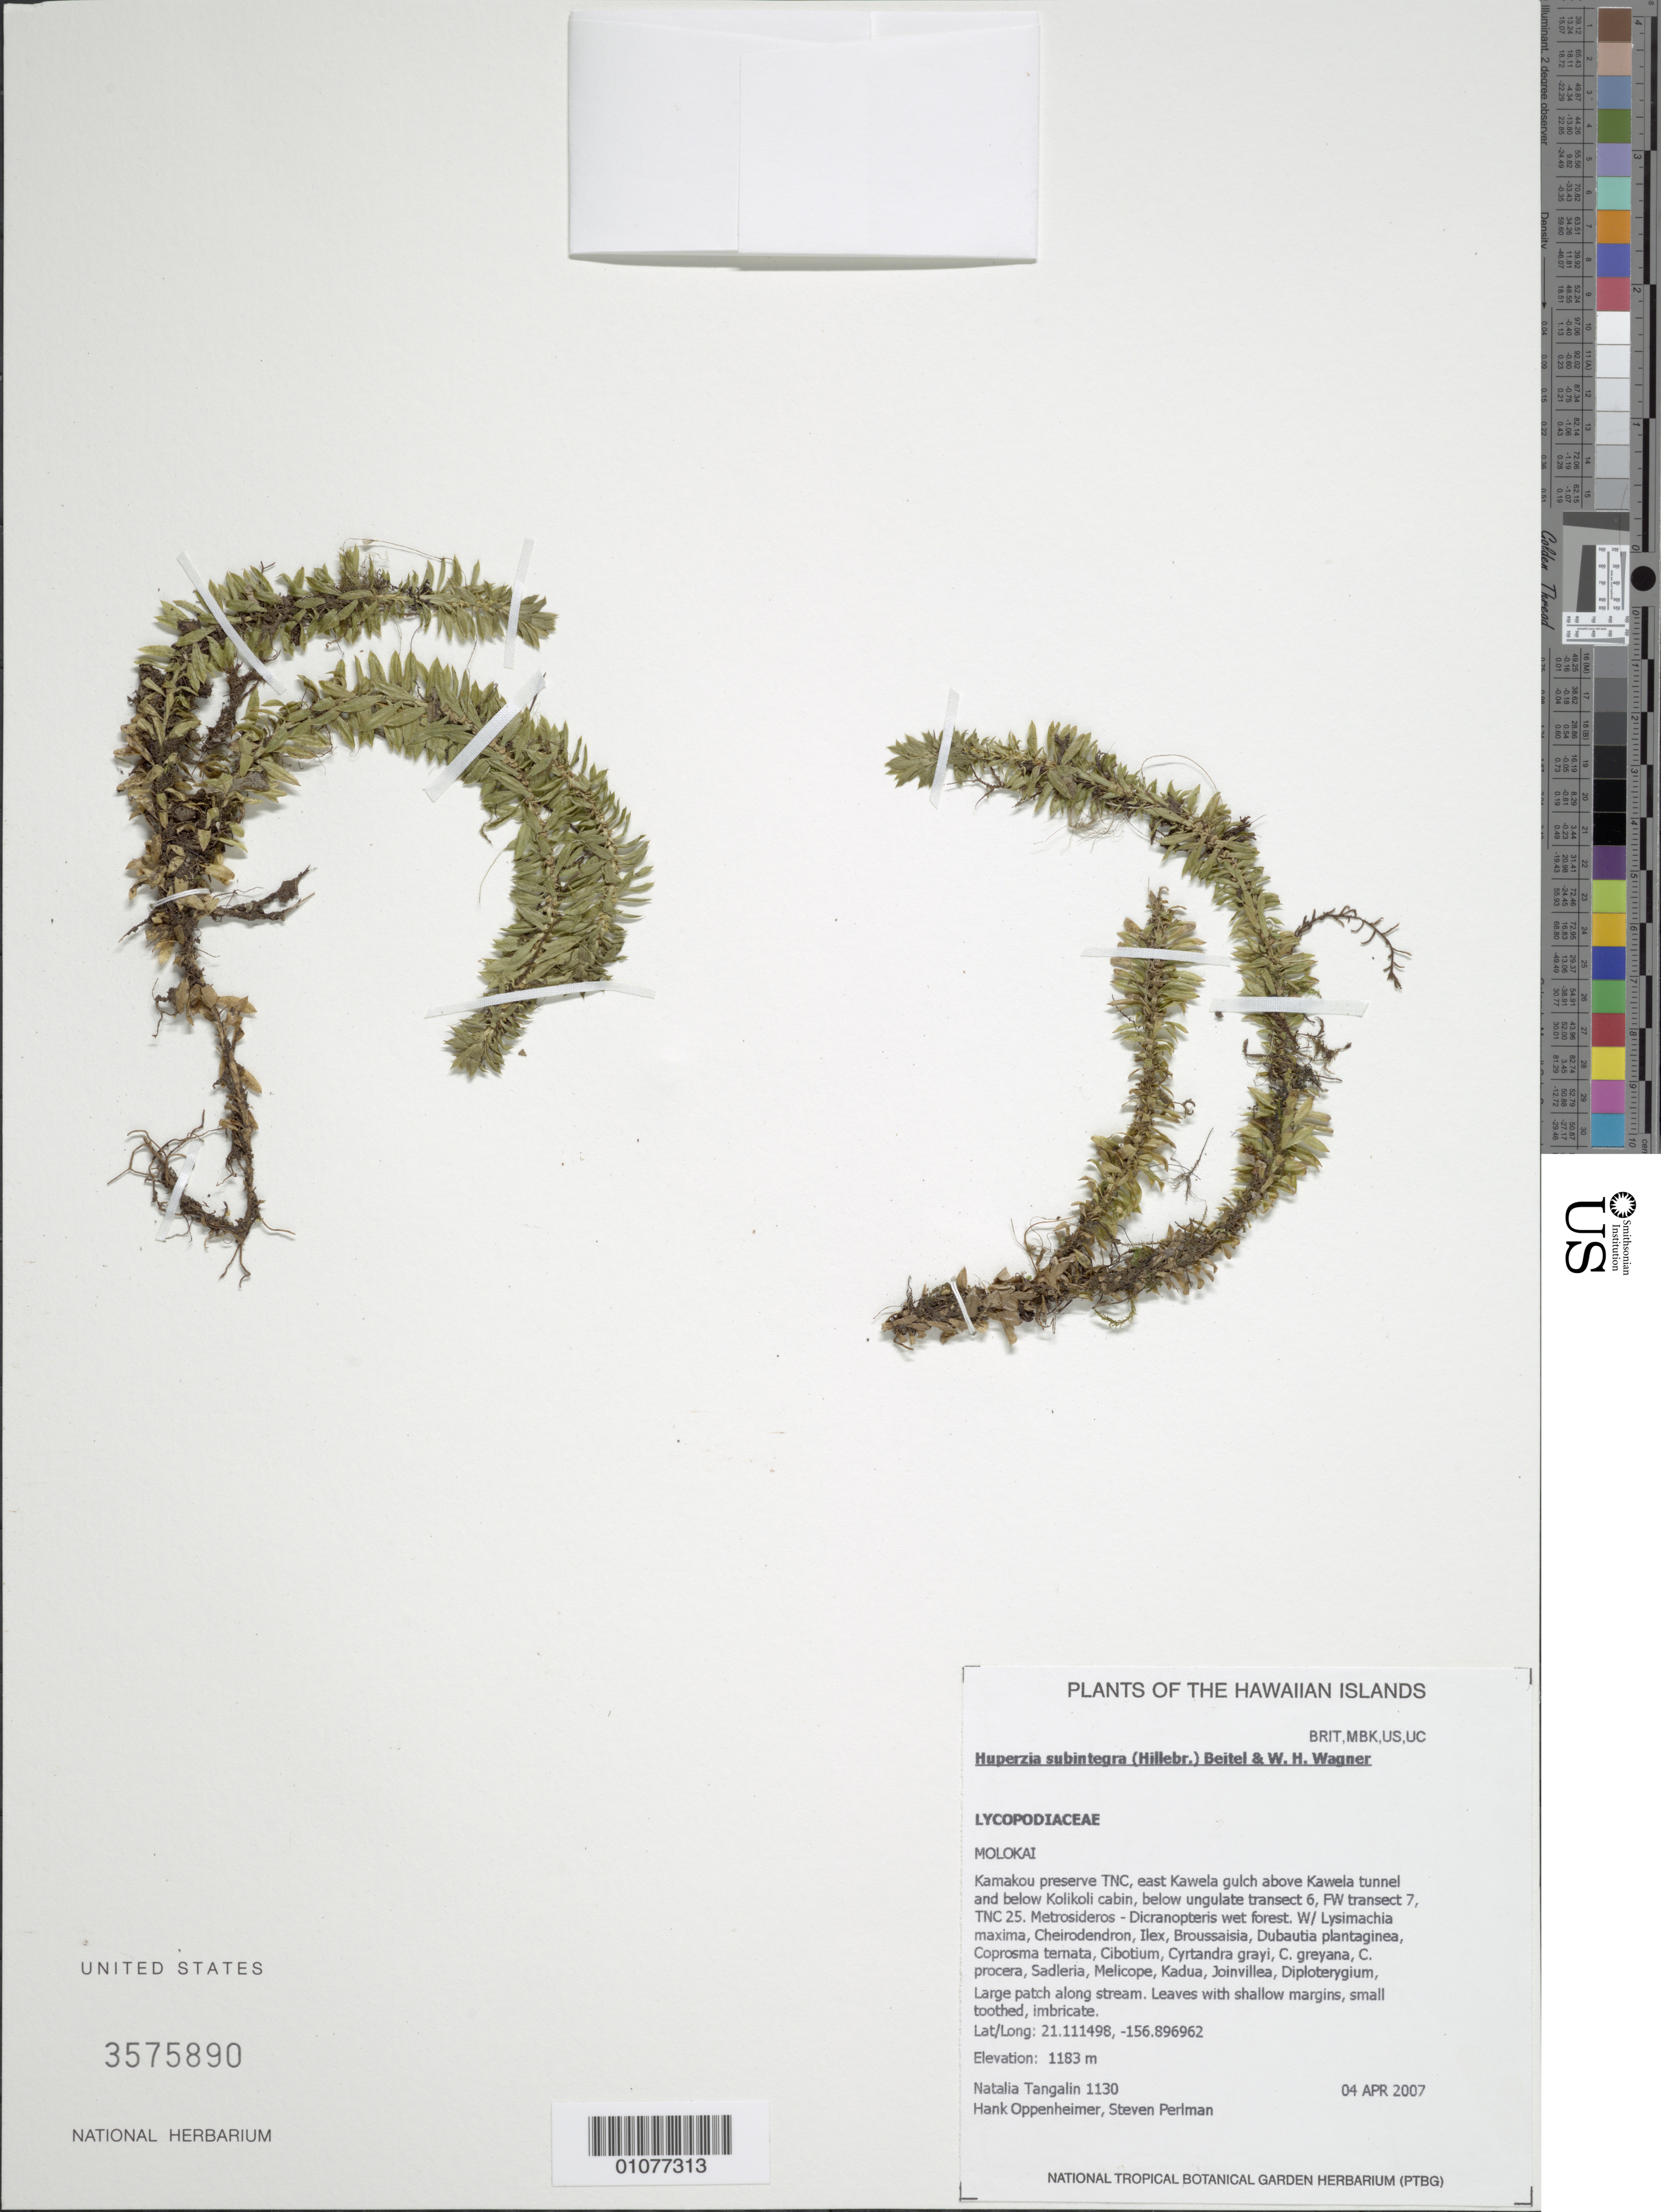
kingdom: Plantae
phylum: Tracheophyta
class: Lycopodiopsida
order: Lycopodiales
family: Lycopodiaceae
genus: Huperzia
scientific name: Huperzia subintegra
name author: (Hillebr.) Beitel & W.H. Wagner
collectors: N. Tangalin, H. Oppenheimer & S. P. Perlman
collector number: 1130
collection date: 2007-04-04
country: United States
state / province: Hawaii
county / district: Maui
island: Moloka'i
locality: Kamakou preserve TNC, E Kawela gulch above Kawela tunnel and below Kolikoli cabin, below ungulate transect 6, FW transect 7, TNC 25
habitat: large patch along stream, wet forest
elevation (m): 1183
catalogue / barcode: US 3575890